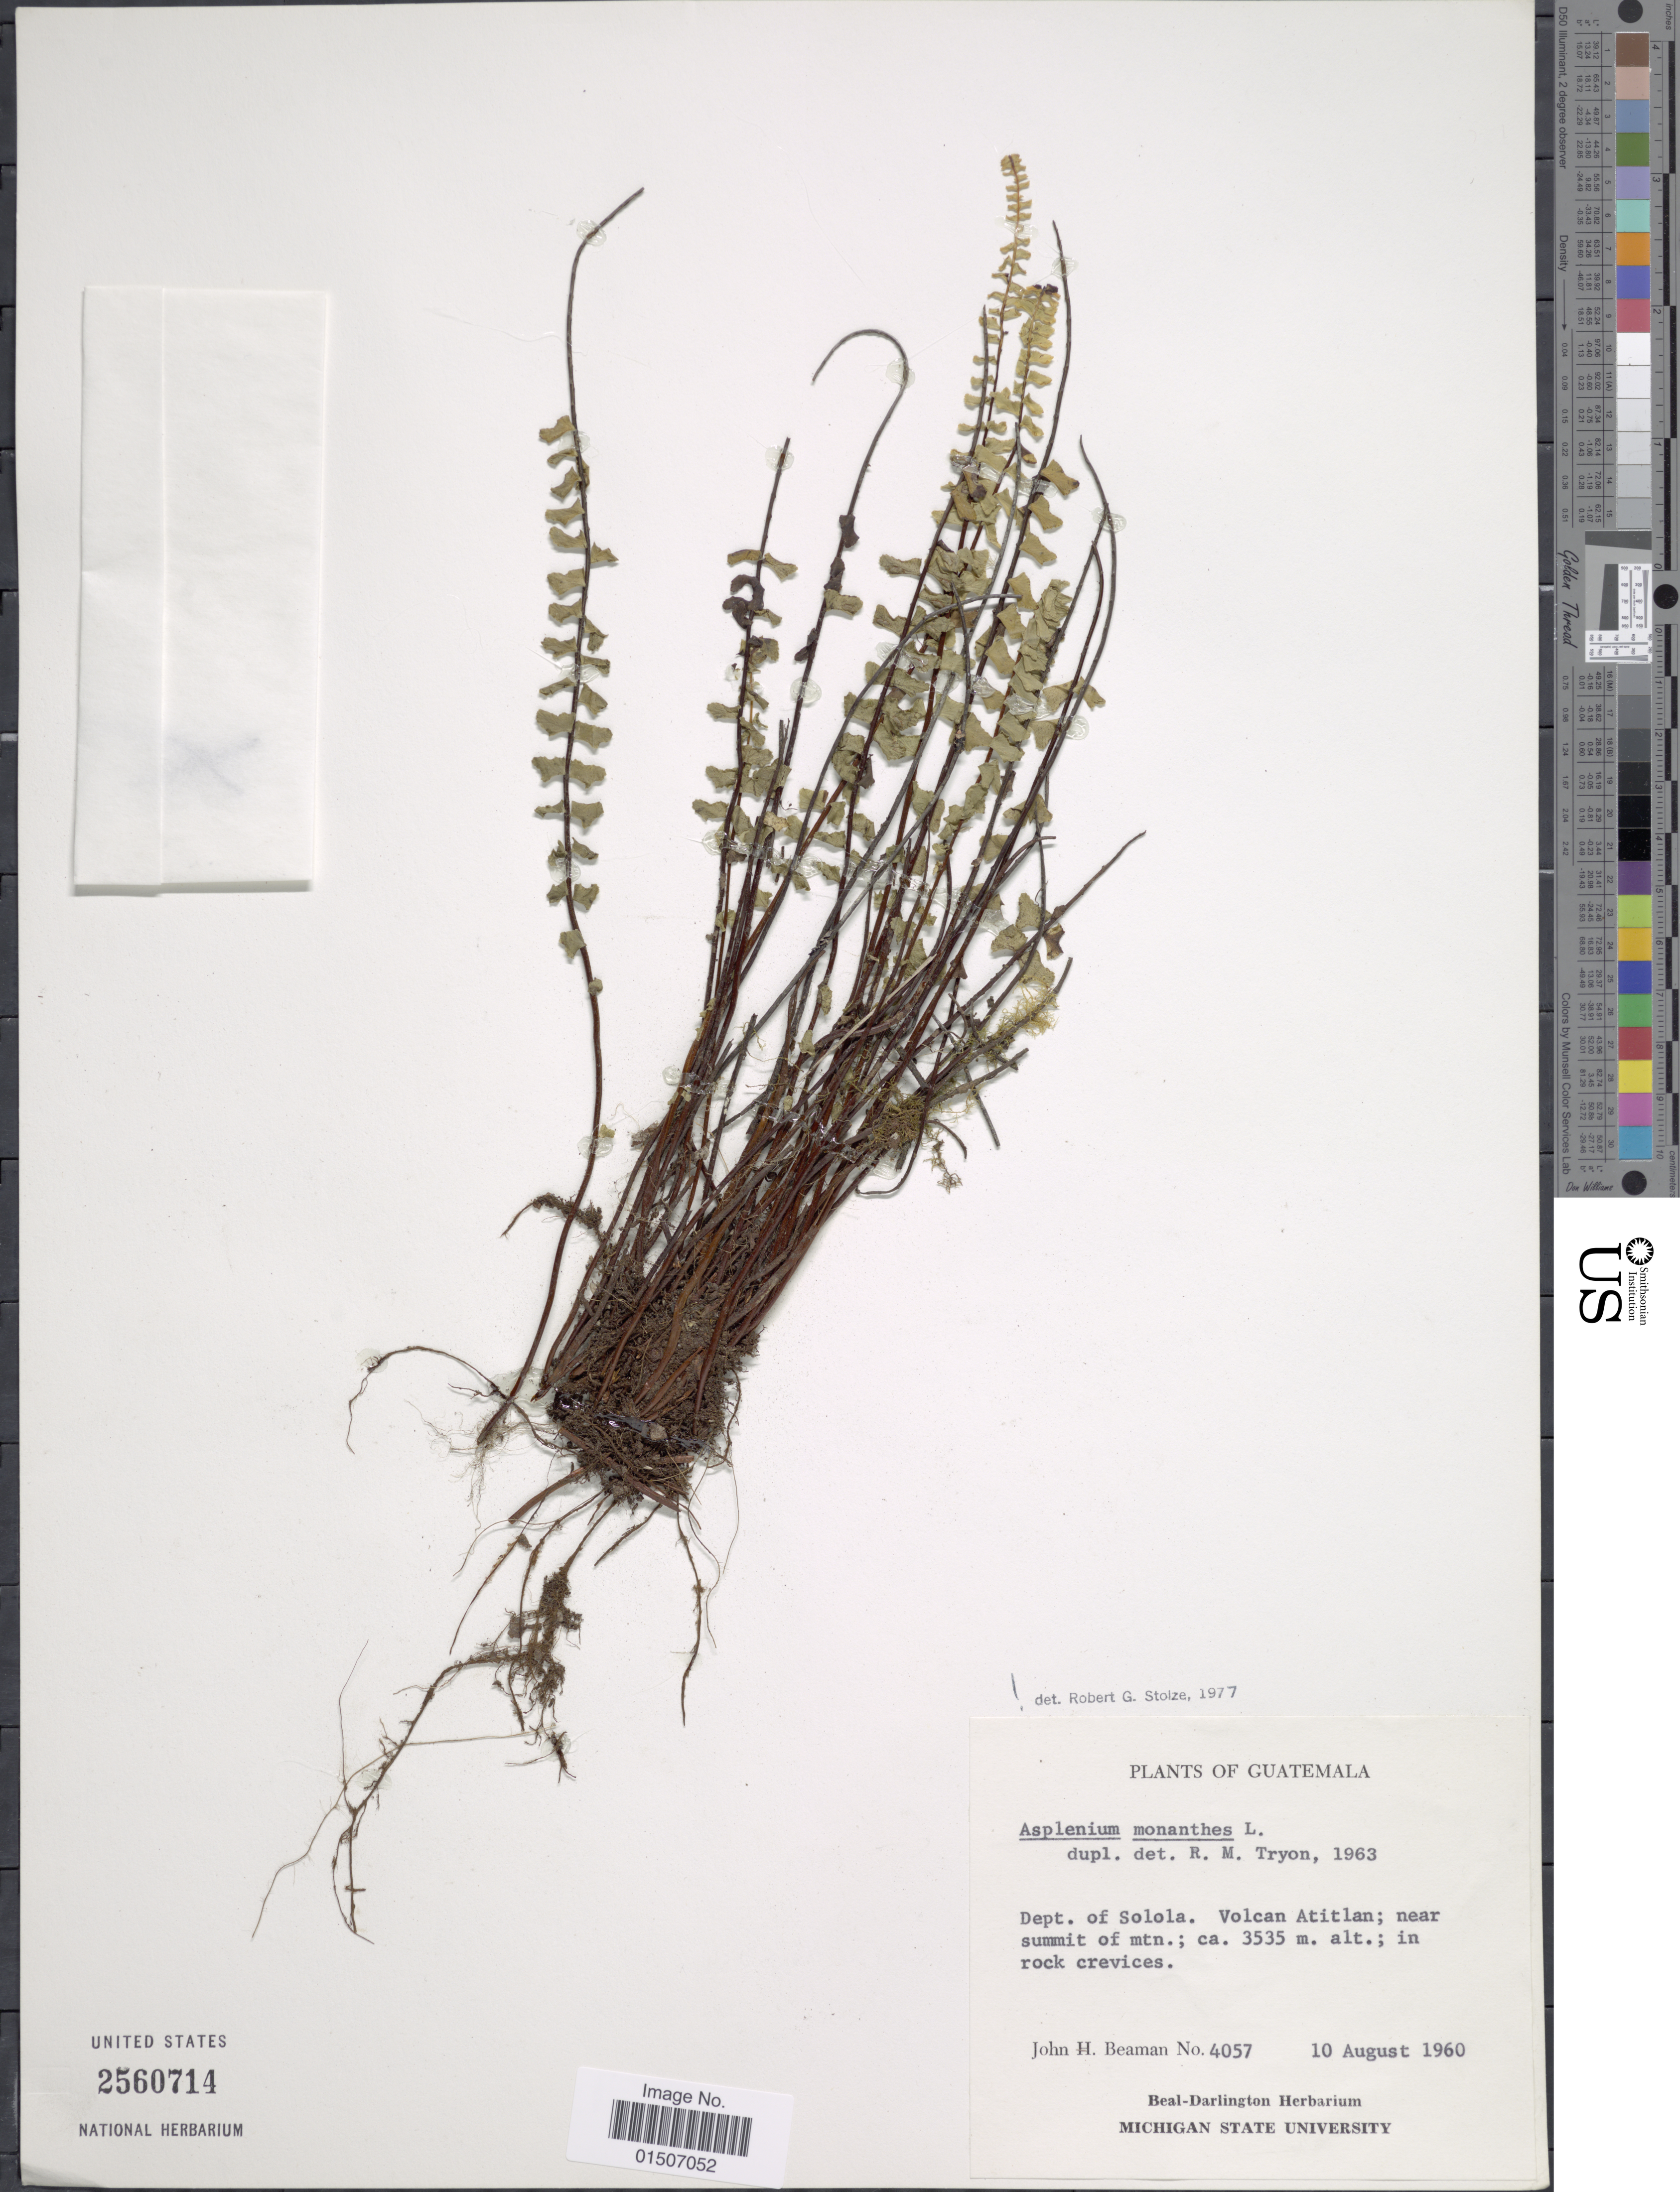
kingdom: Plantae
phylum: Tracheophyta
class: Polypodiopsida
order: Polypodiales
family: Aspleniaceae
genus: Asplenium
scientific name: Asplenium monanthes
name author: L.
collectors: J. H. Beaman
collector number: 4057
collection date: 1960-08-10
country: Guatemala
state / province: Sololá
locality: Dept of Solola. Volcan Atitlan; near summit of mtn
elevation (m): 3535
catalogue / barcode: US 2560714